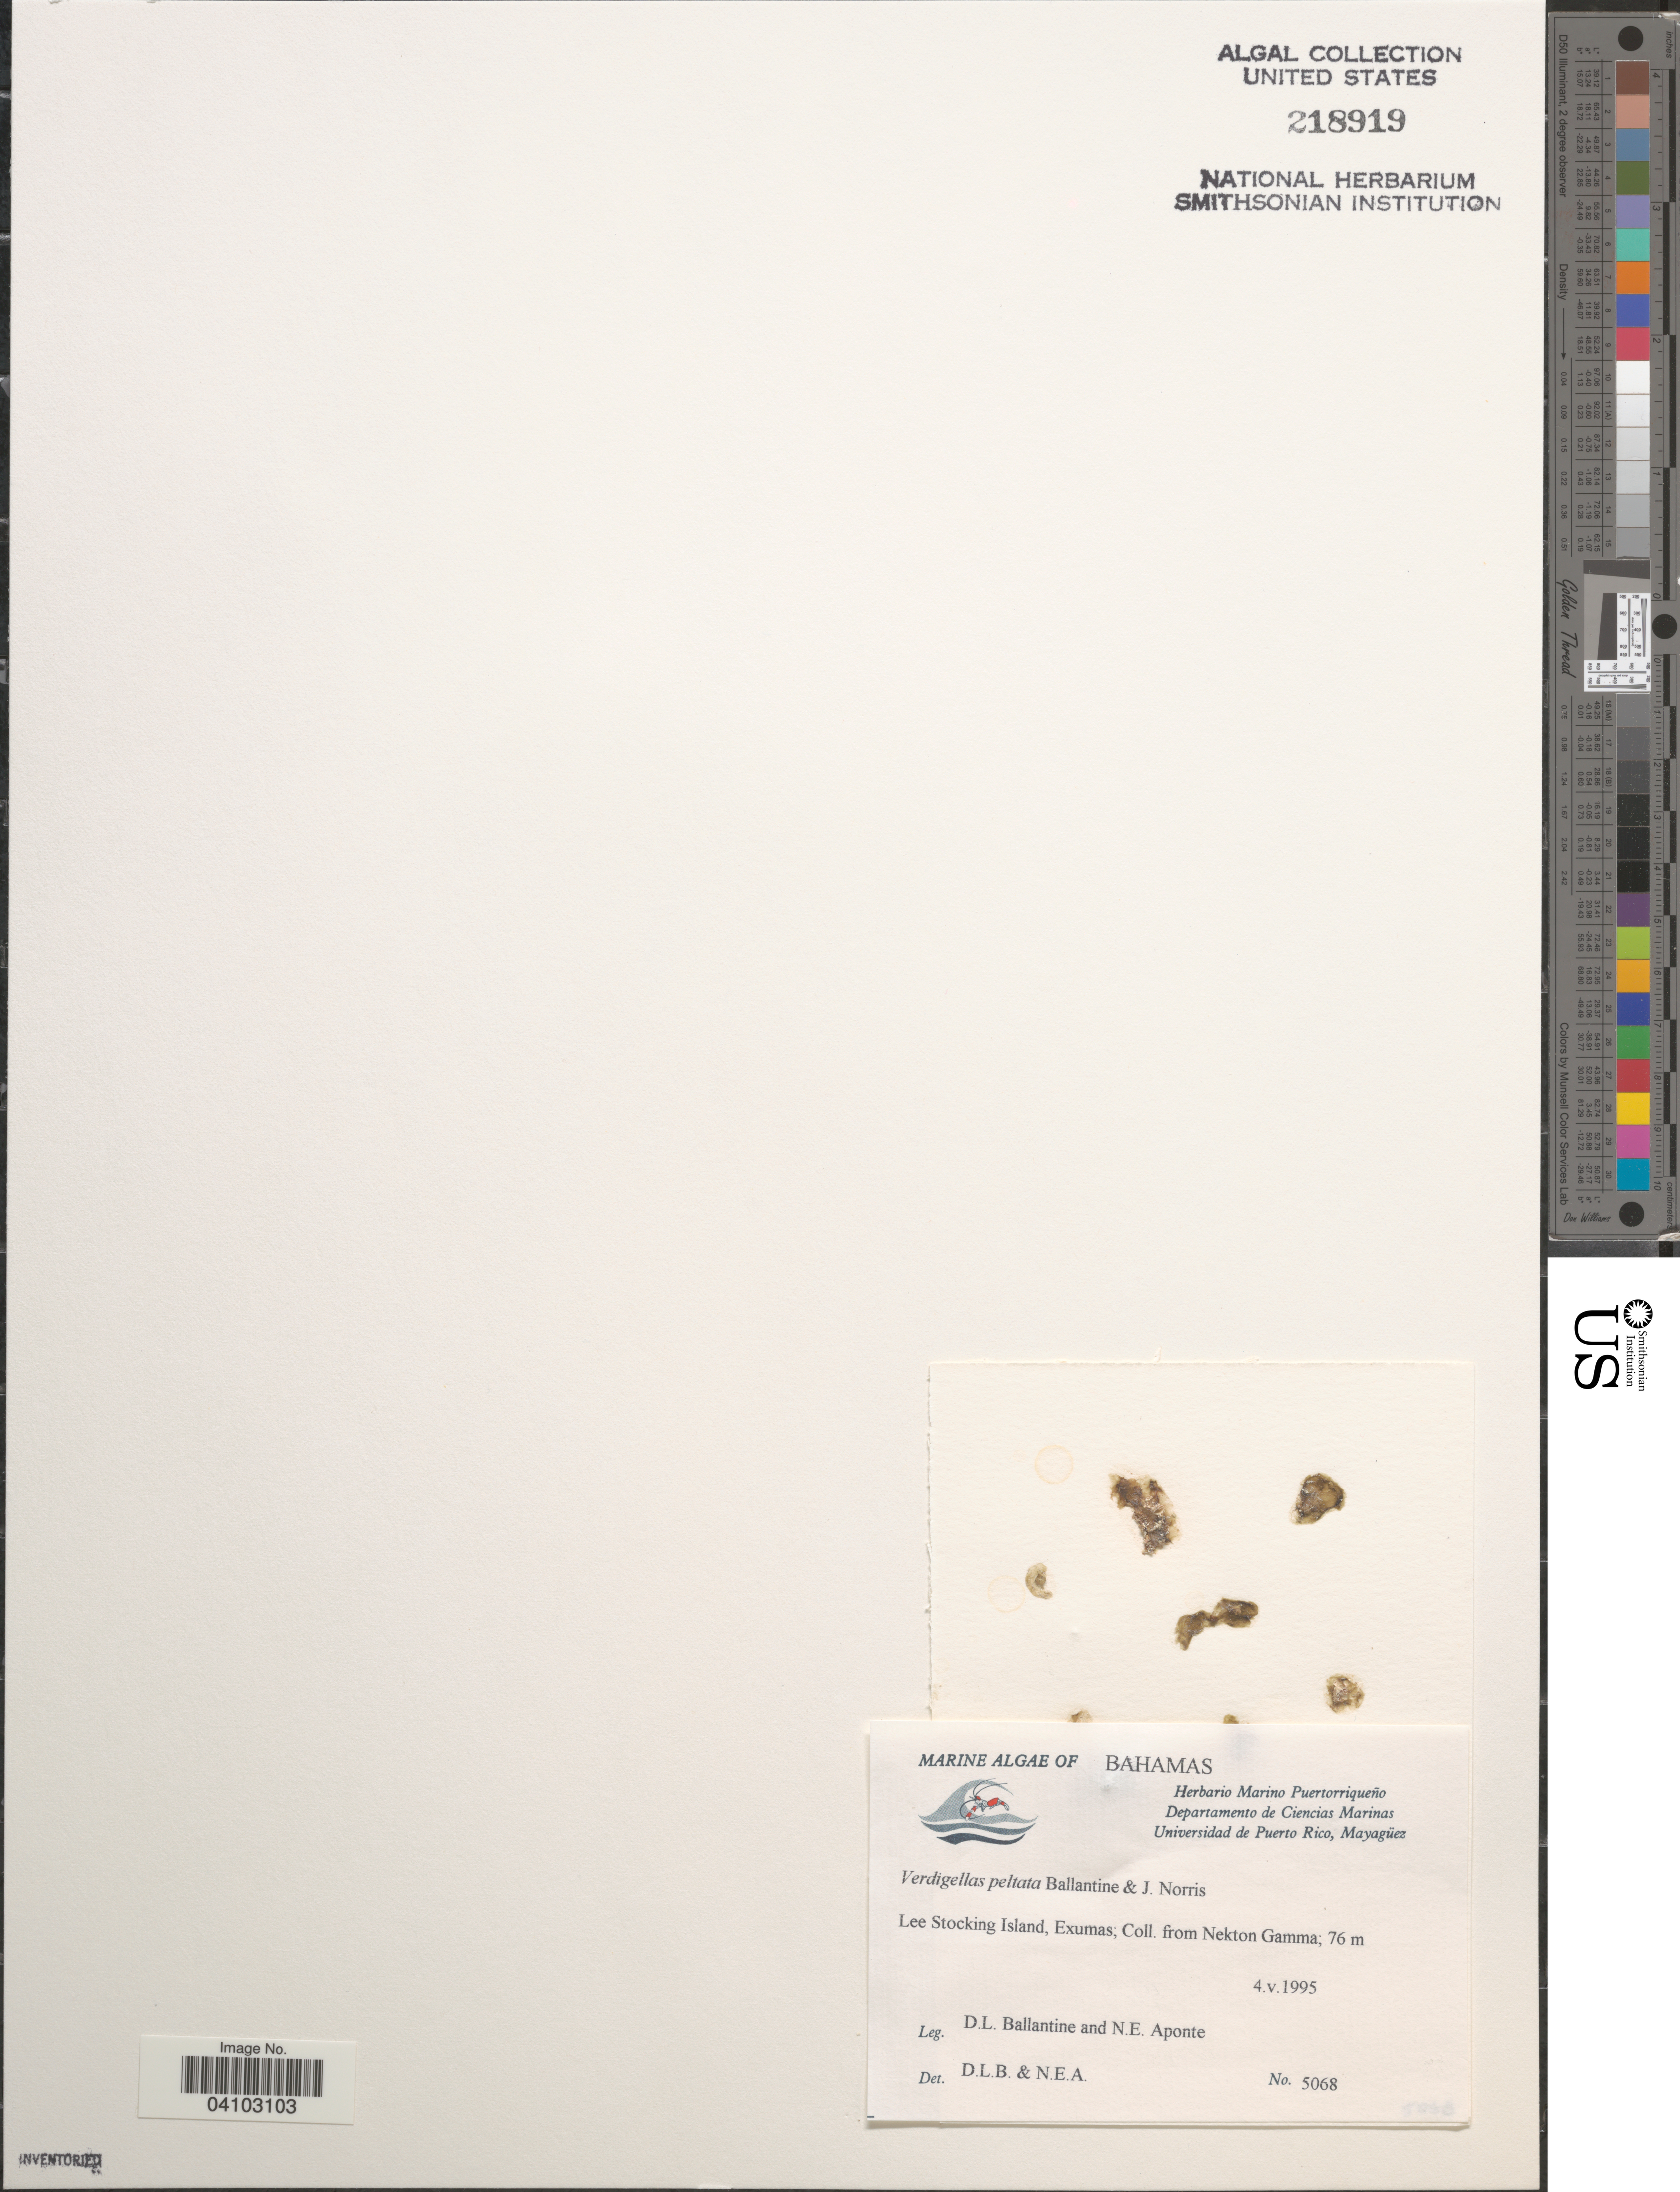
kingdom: Plantae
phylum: Chlorophyta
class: Prasinophyceae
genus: Verdigellas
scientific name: Verdigellas peltata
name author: D.L. Ballant. & J.N. Norris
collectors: D.L. Ballantine & N. E. Aponte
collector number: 5068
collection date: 1995-05-04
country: Bahamas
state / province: Exuma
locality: Lee Stocking Island, Exumas; from Nekton Gamma.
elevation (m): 76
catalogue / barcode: US 218919